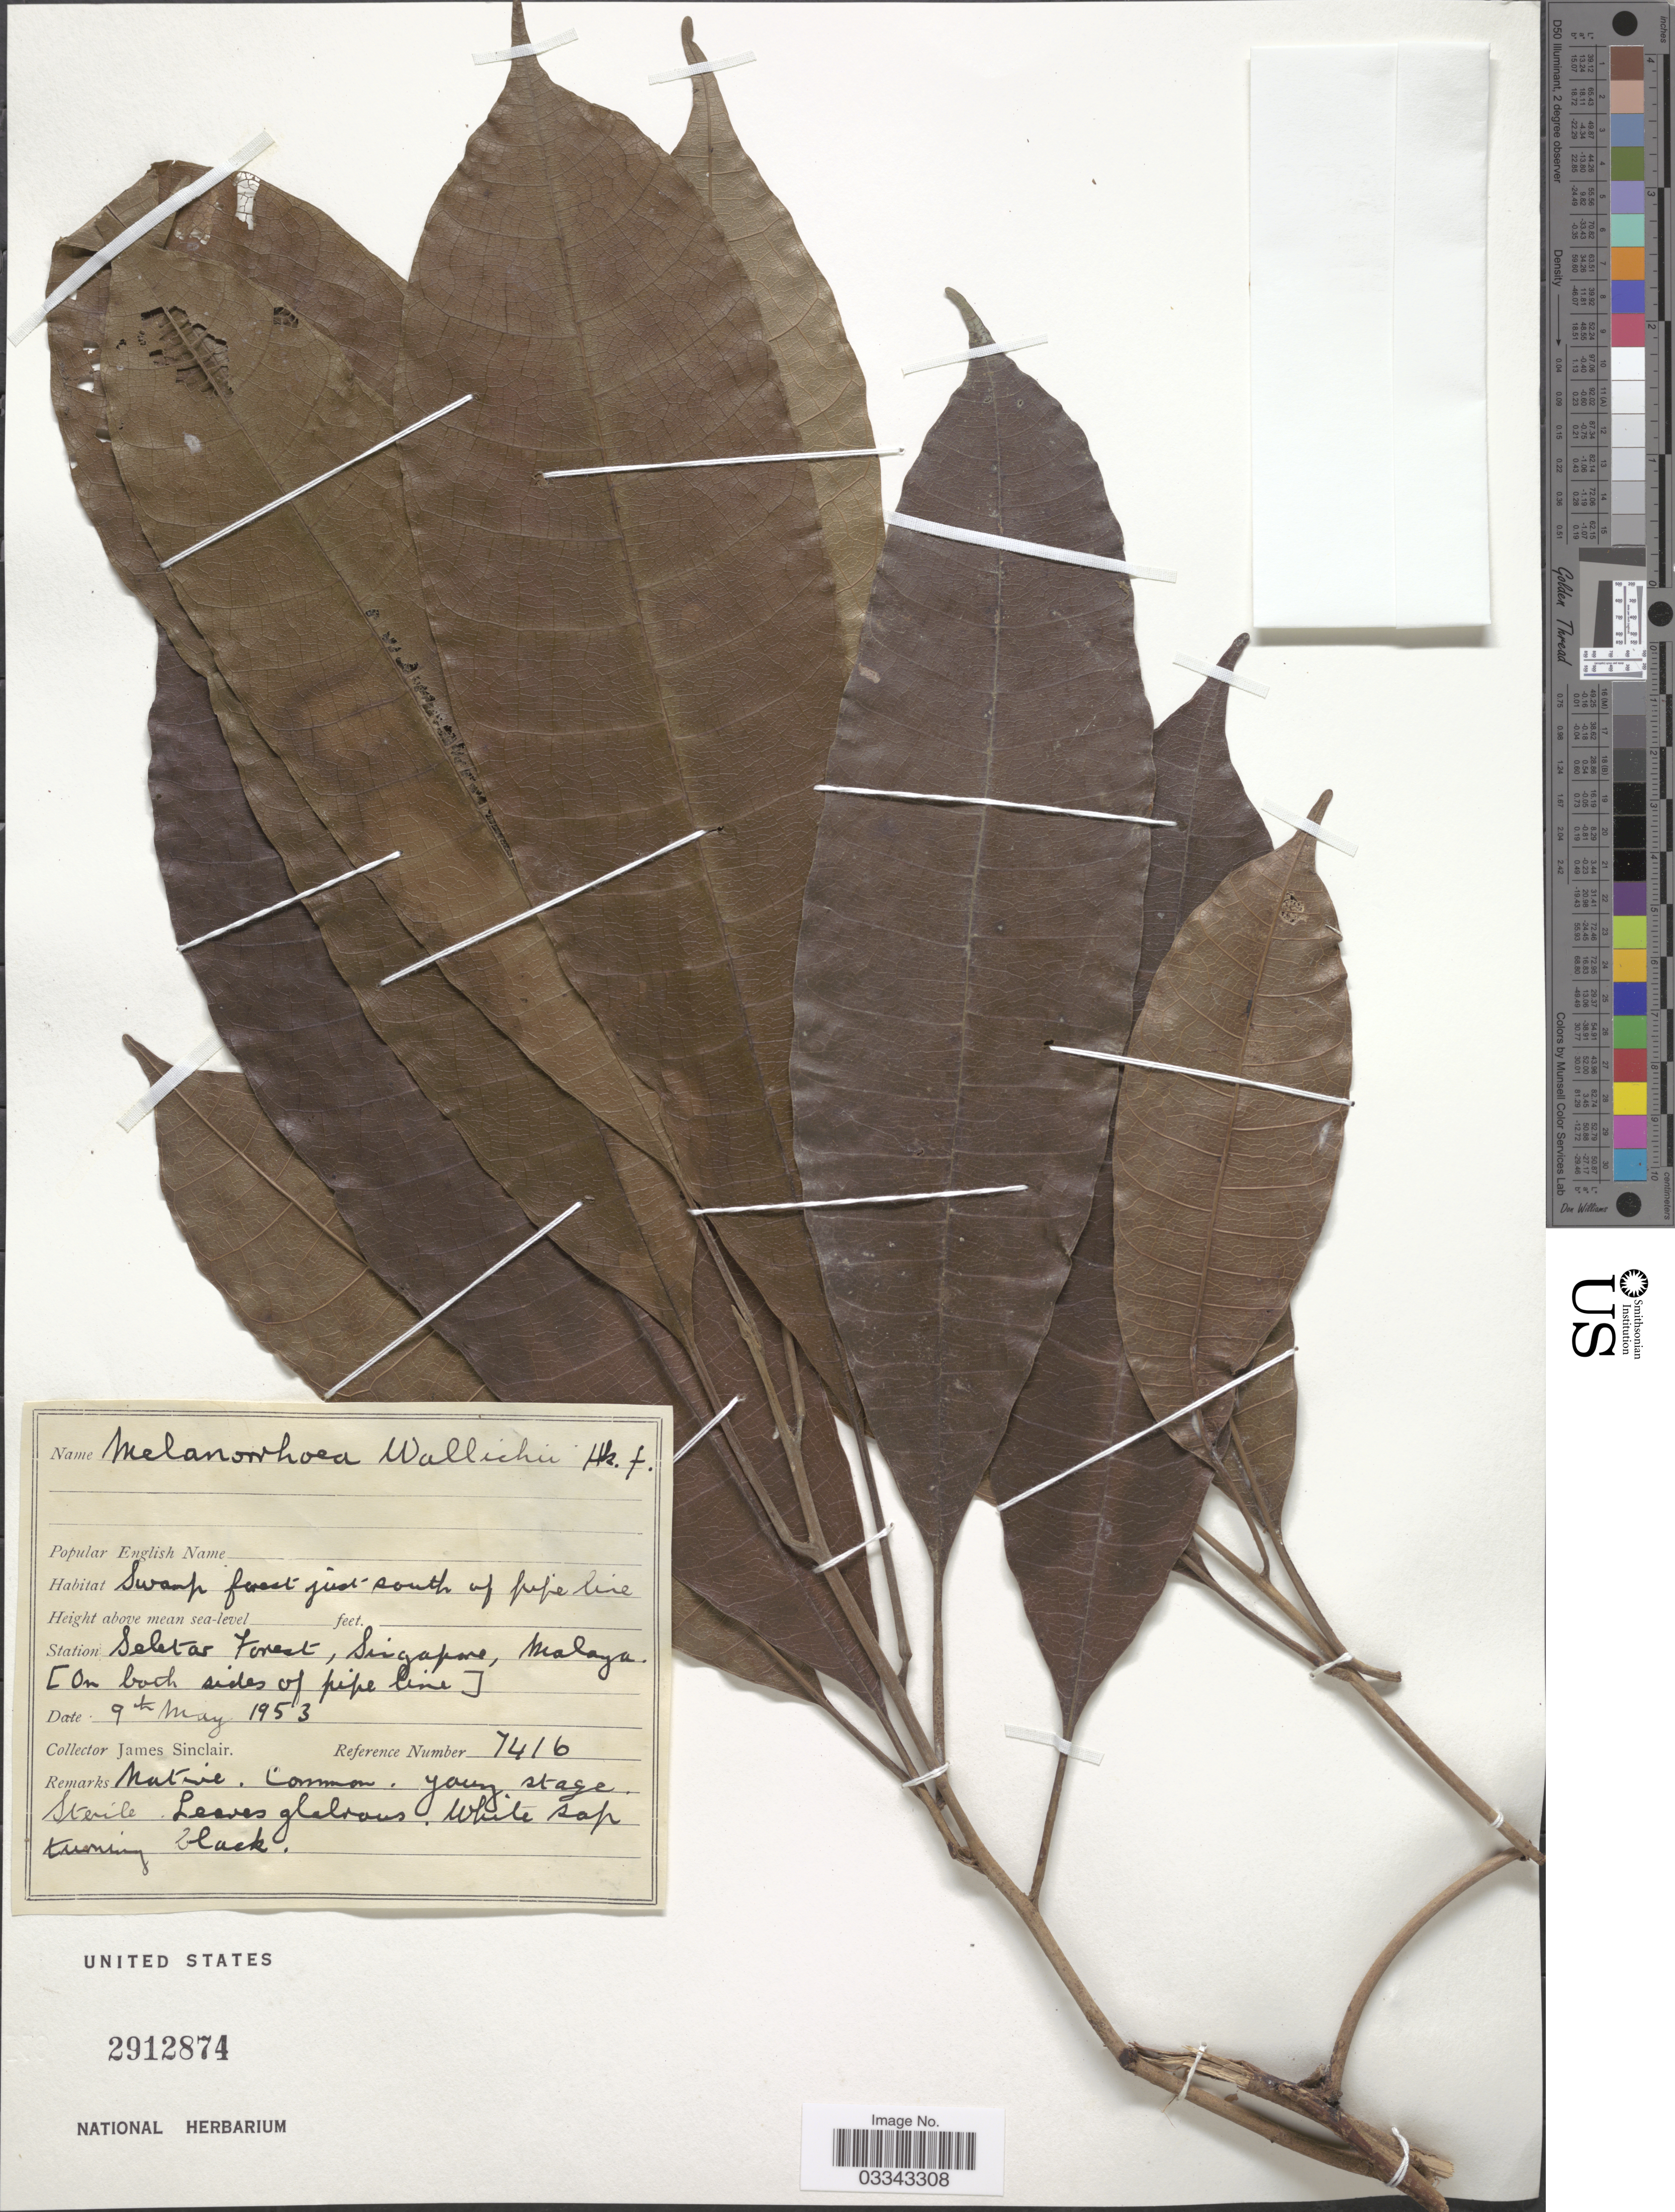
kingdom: Plantae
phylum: Tracheophyta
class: Magnoliopsida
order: Sapindales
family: Anacardiaceae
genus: Gluta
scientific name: Gluta wallichii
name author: (Hook. f.) Ding Hou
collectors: J. Sinclair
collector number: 7416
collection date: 1953-05-09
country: Singapore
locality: Station Seletar Forest, Malaya. (on both sides of pipe line).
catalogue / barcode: US 2912874